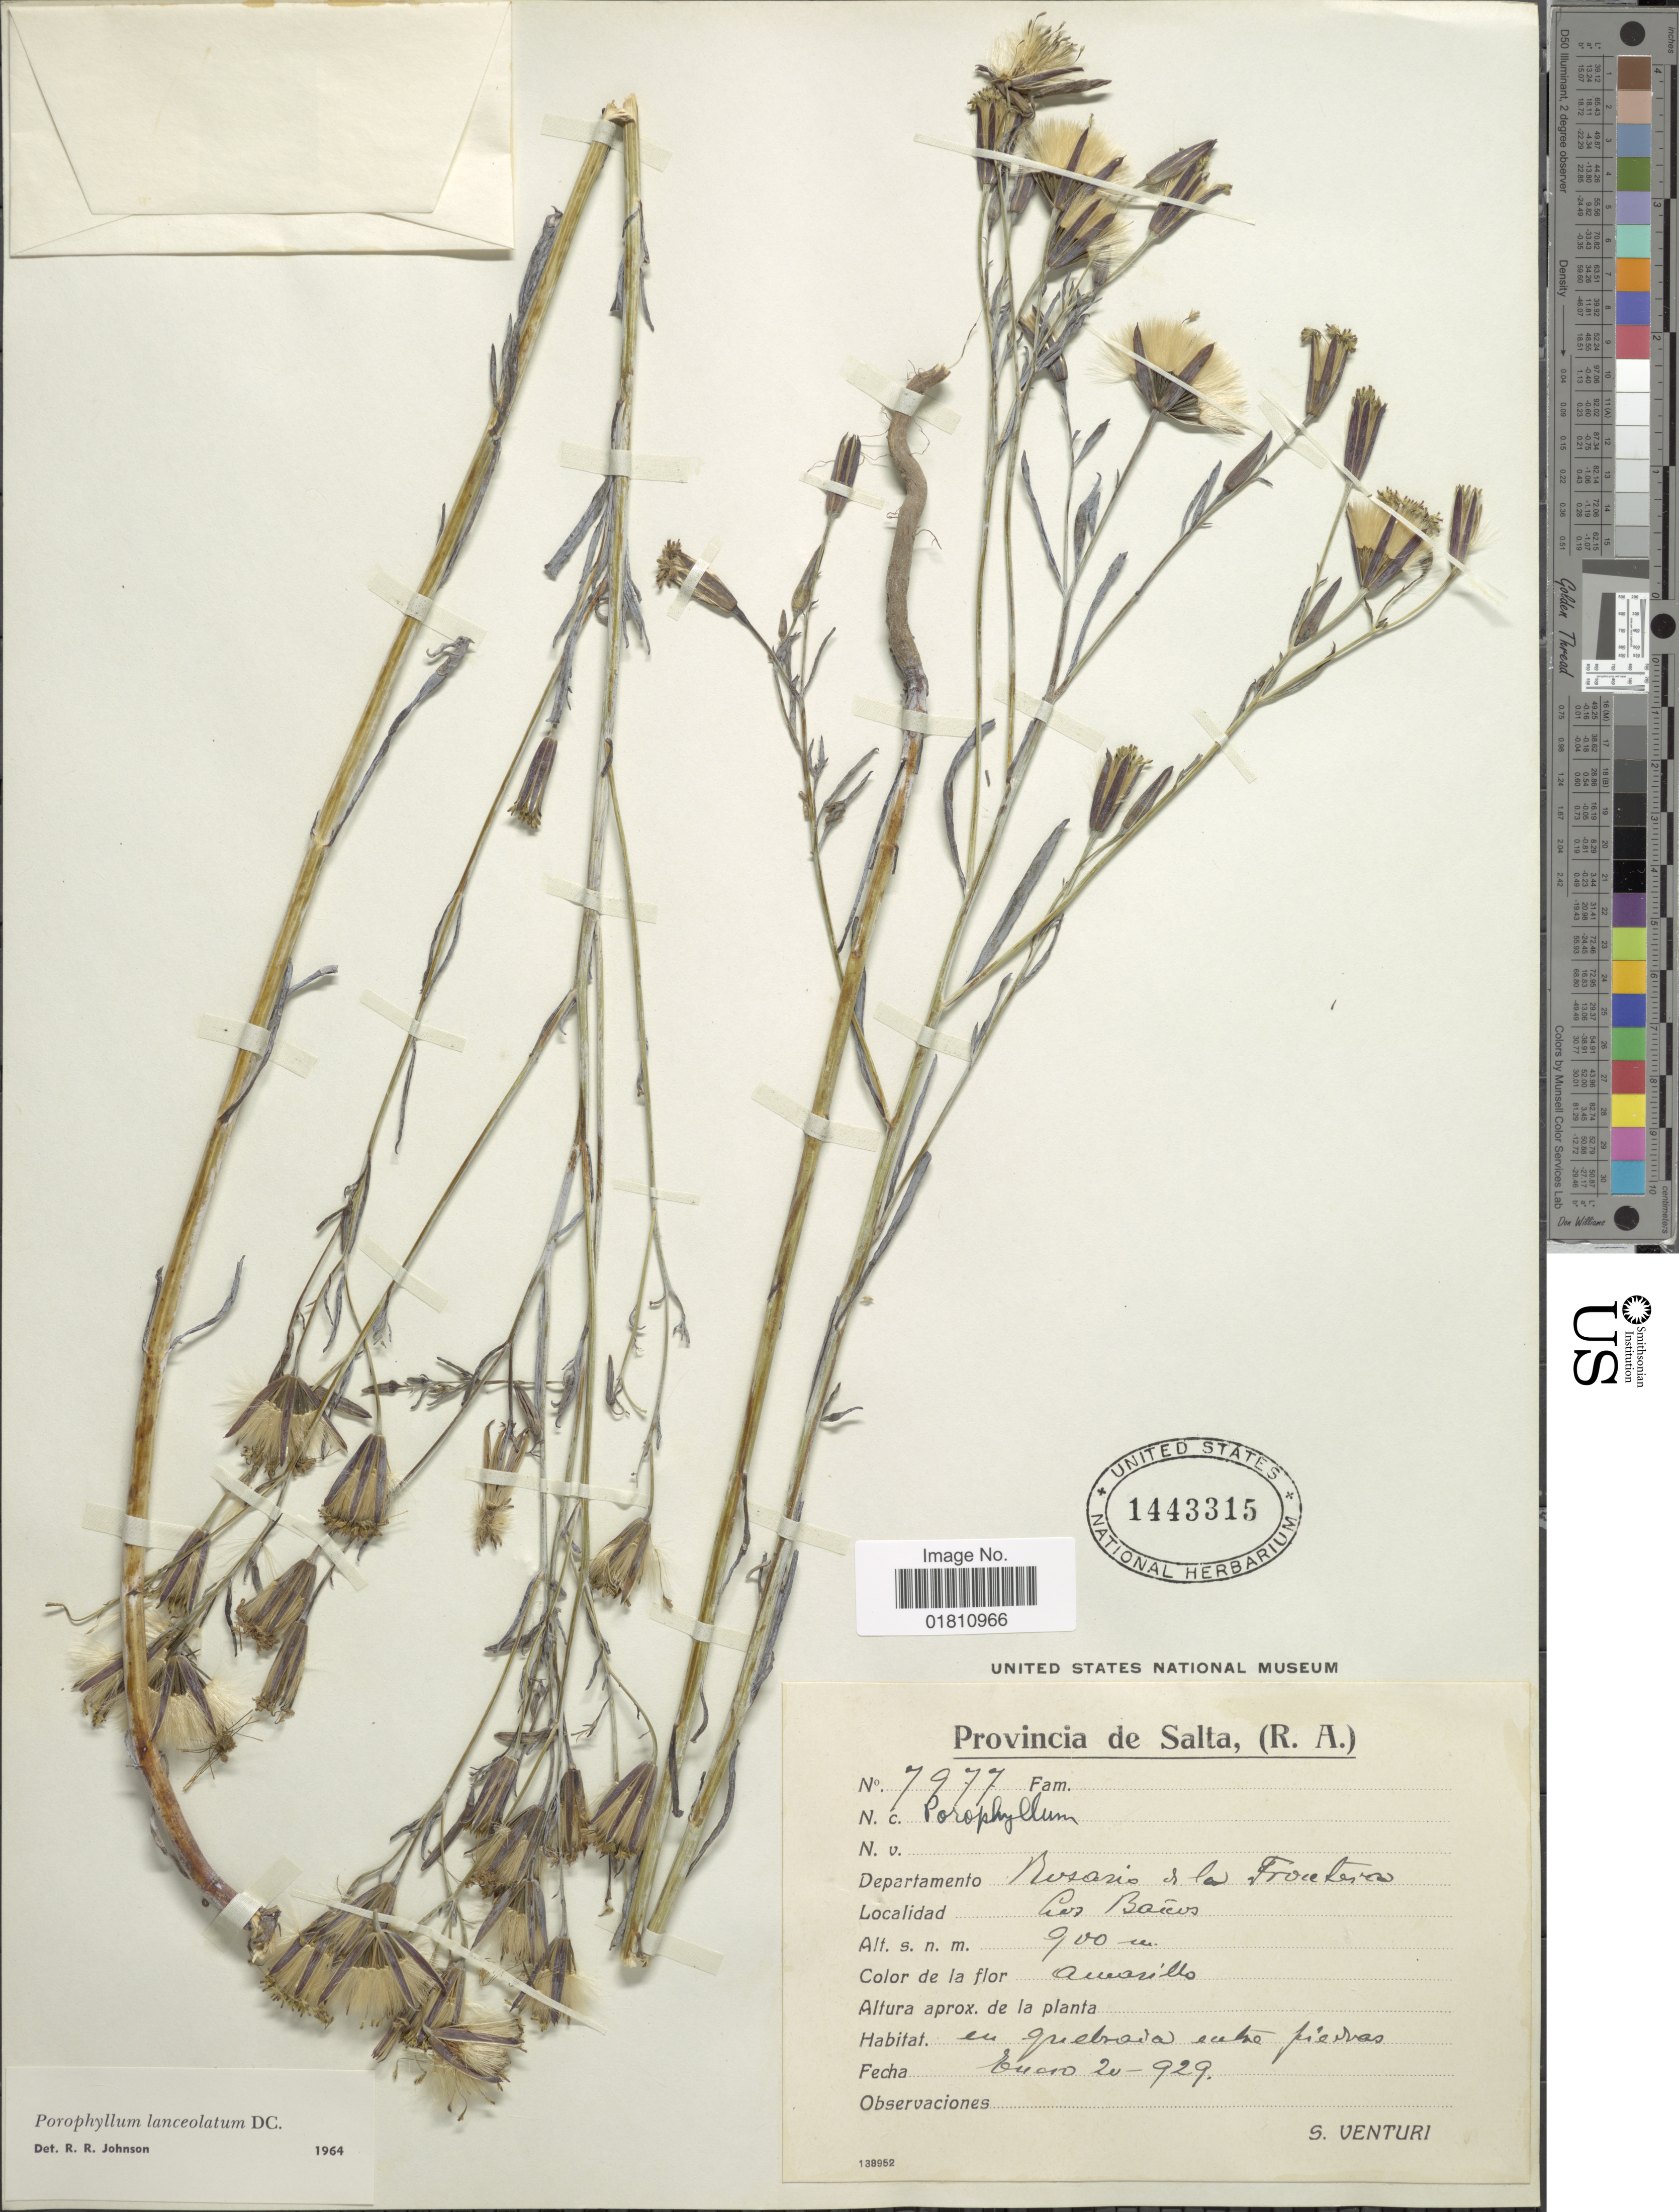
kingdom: Plantae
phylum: Tracheophyta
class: Magnoliopsida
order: Asterales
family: Asteraceae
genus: Porophyllum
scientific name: Porophyllum riparium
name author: Anzuinelli et al.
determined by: Anzuinelli, M.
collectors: S. Venturi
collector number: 7977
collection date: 1929-01-20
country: Argentina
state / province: Salta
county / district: Rosario de La Frontera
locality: Los Baños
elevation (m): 900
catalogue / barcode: US 1443315